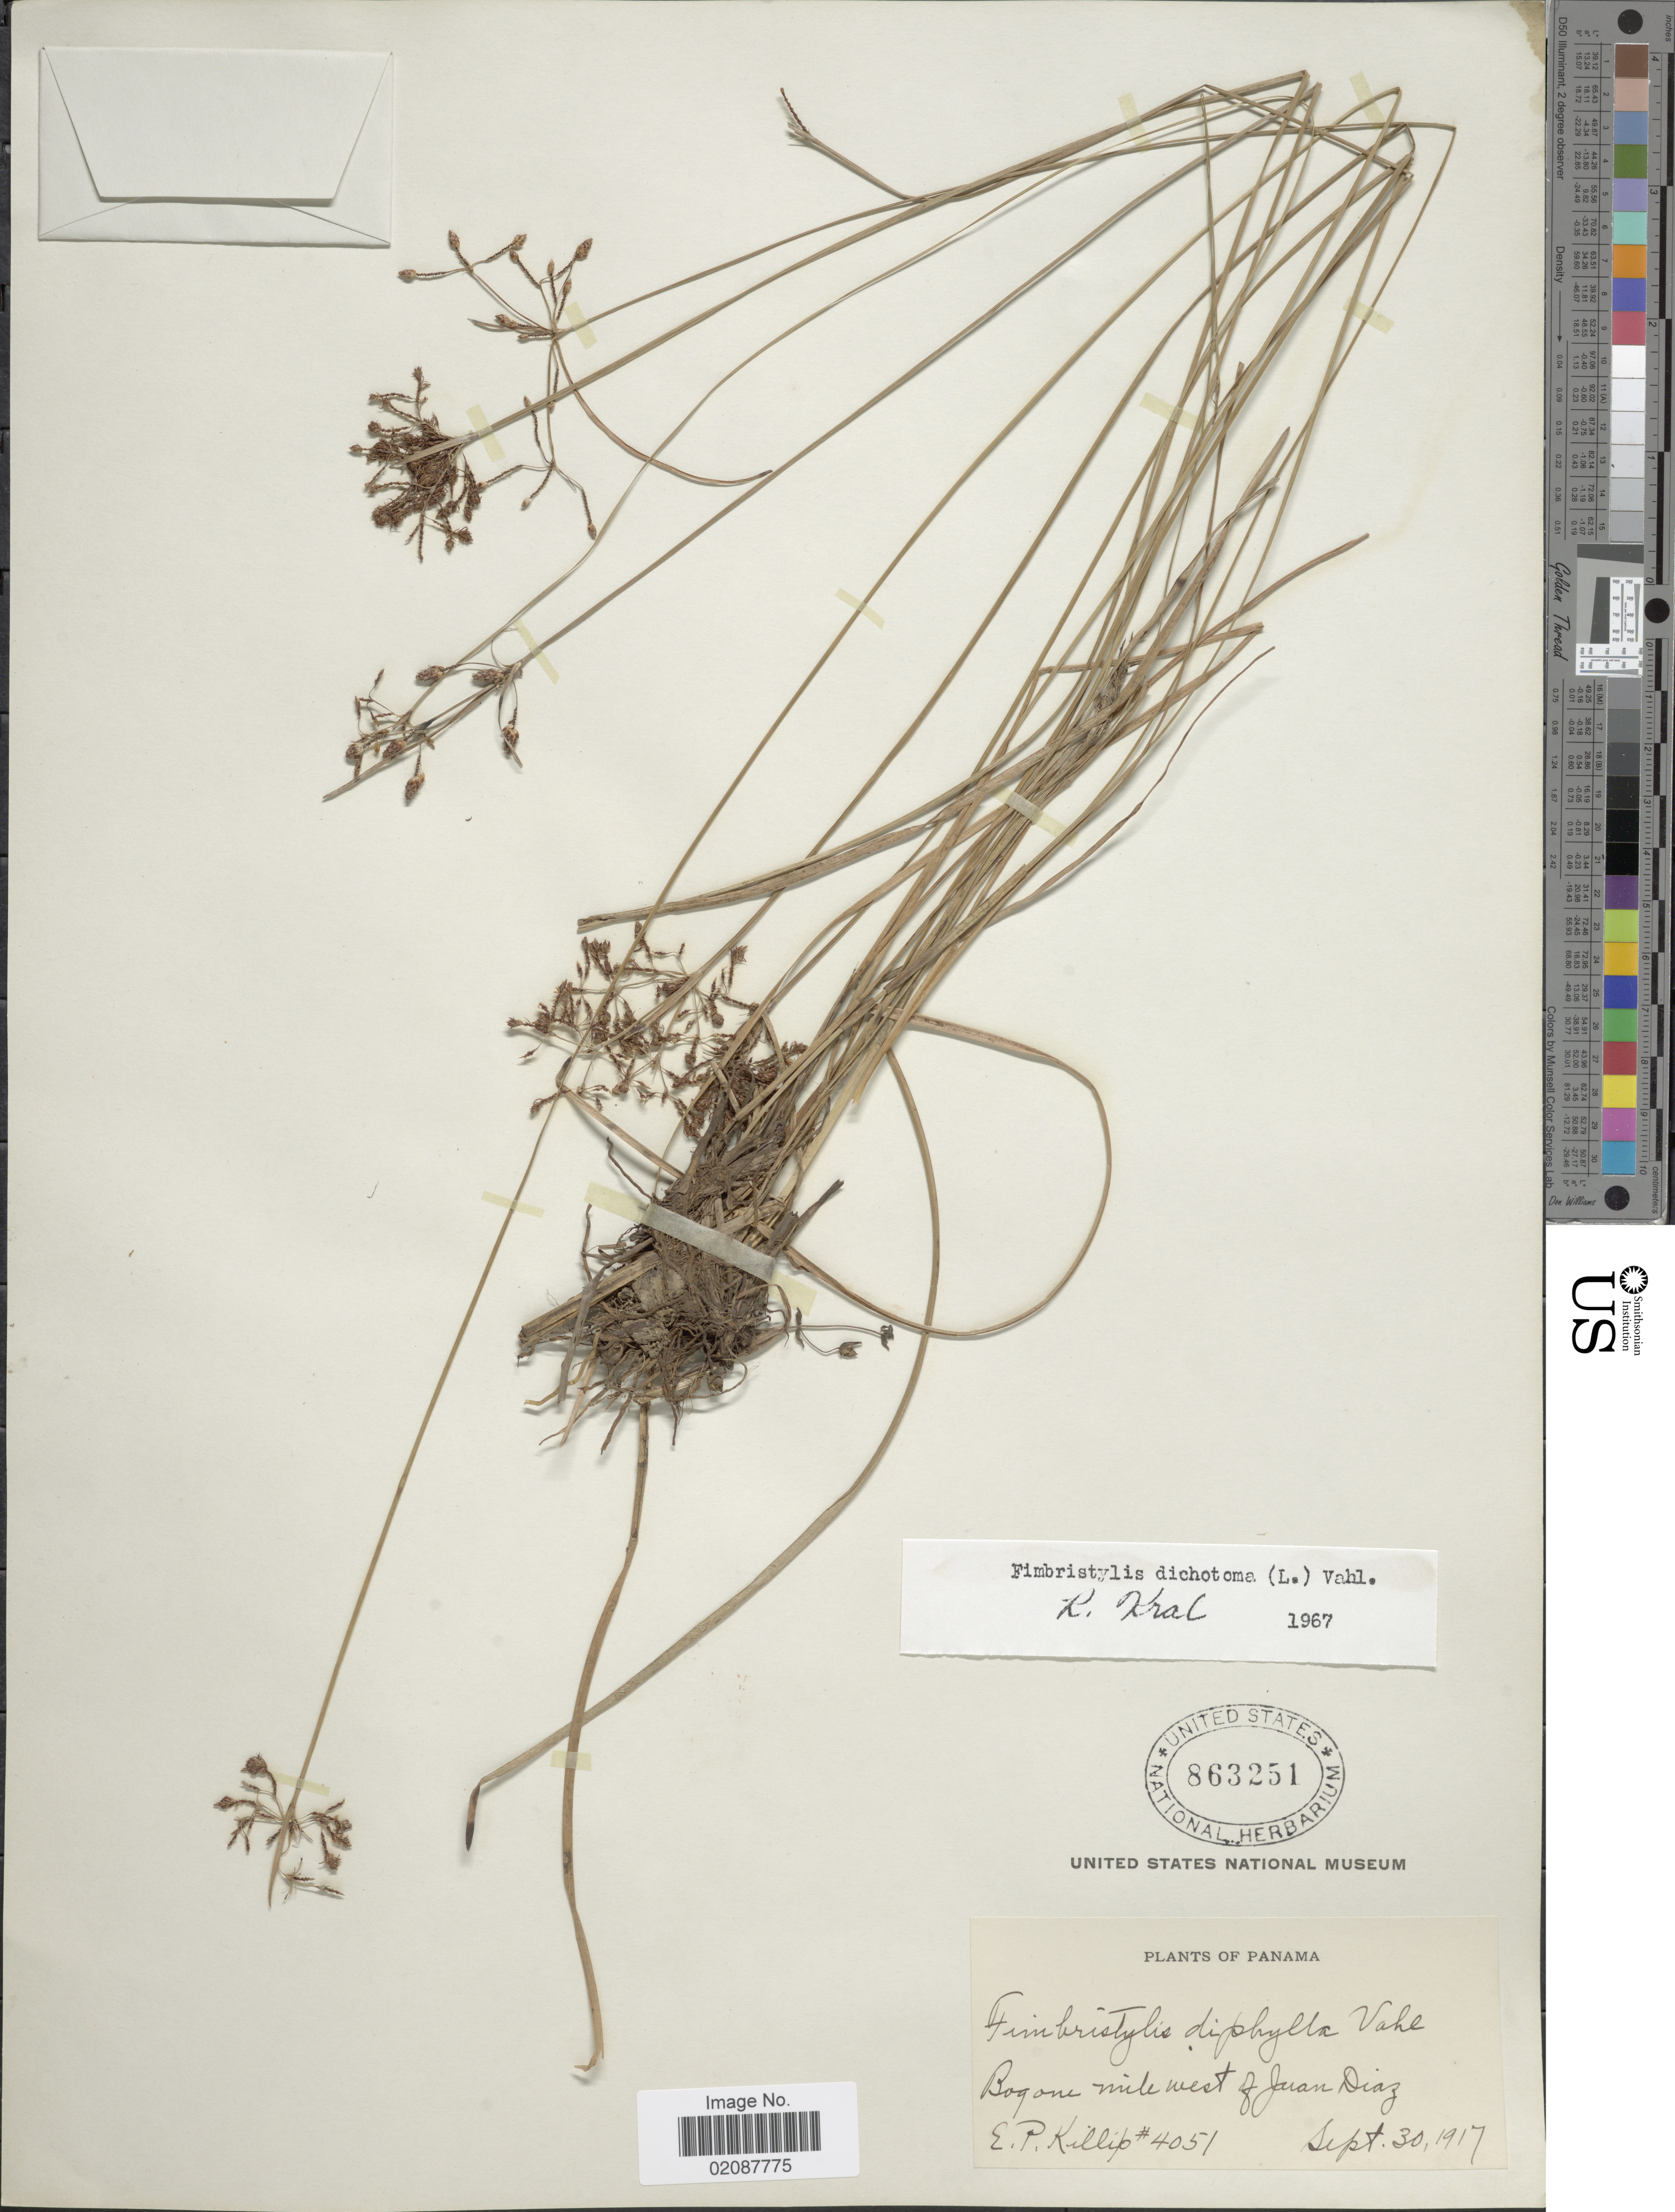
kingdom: Plantae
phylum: Tracheophyta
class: Liliopsida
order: Poales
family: Cyperaceae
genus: Fimbristylis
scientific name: Fimbristylis dichotoma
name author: (L.) Vahl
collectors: E. P. Killip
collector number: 4051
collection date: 1917-09-30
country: Panama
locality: Bog one mile west of Juan Diaz.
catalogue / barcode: US 863251